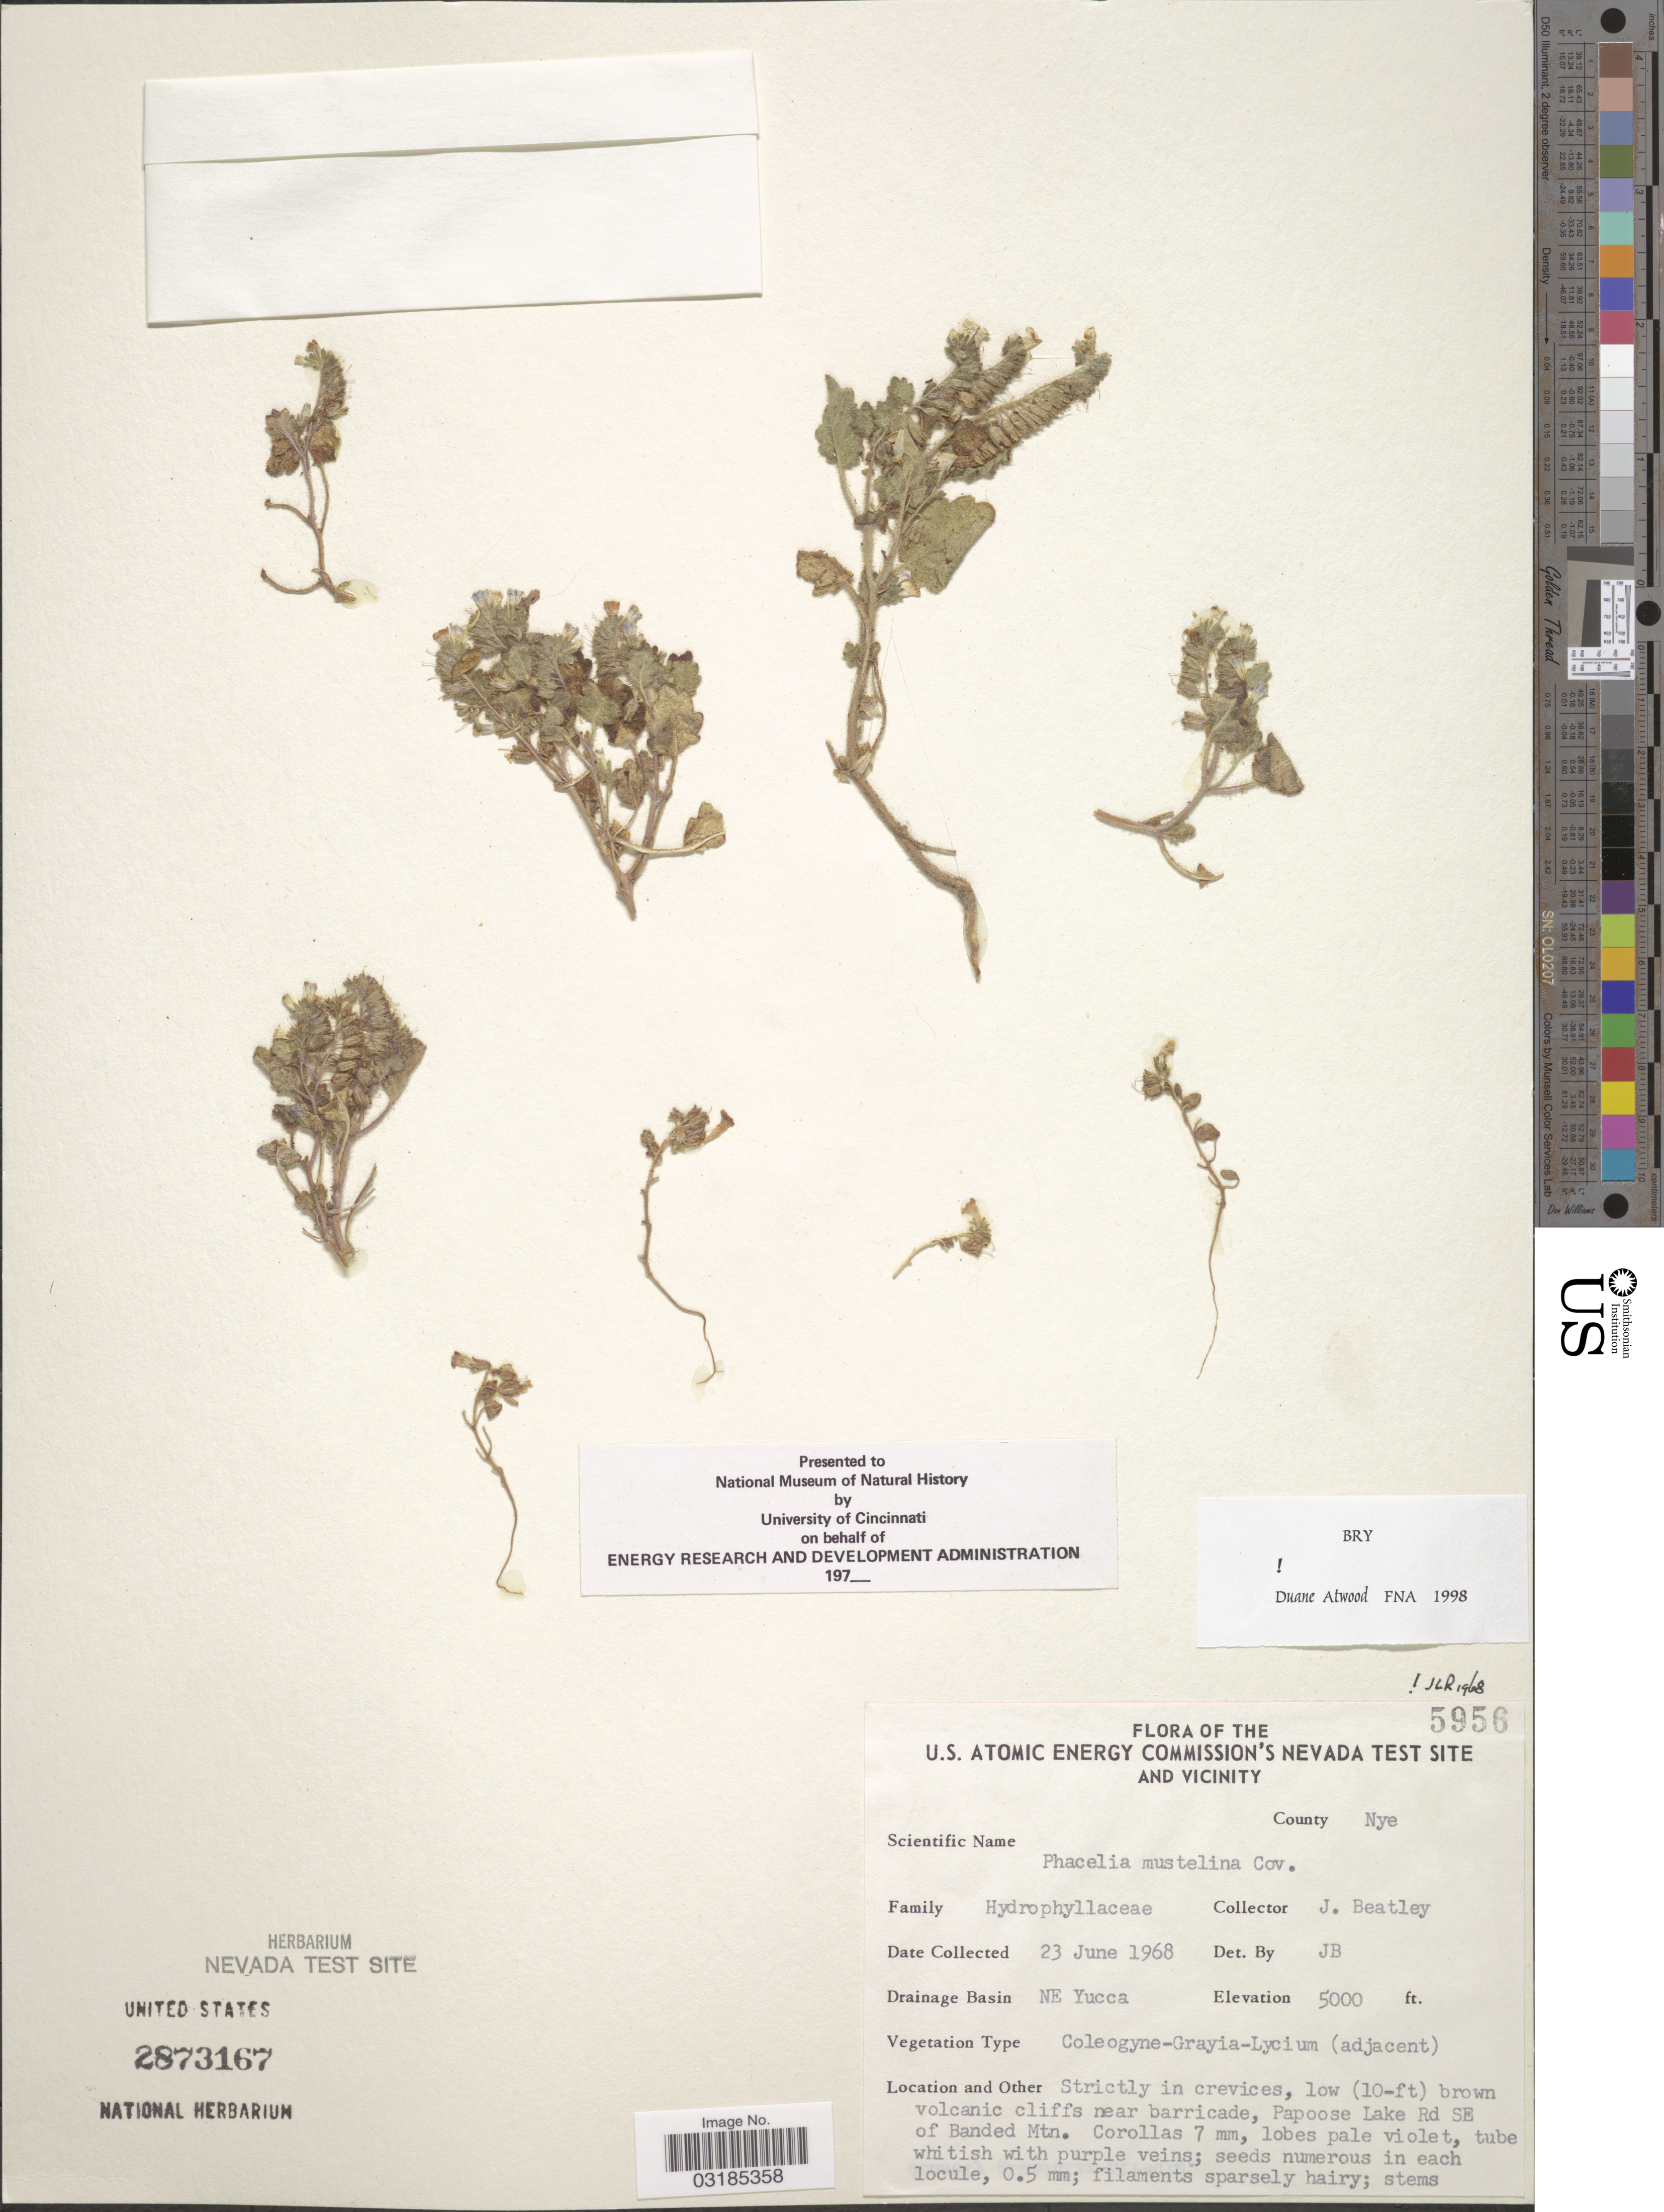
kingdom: Plantae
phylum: Tracheophyta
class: Magnoliopsida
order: Boraginales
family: Hydrophyllaceae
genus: Phacelia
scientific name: Phacelia mustelina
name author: Coville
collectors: J. C. Beatley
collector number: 5956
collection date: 1968-06-23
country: United States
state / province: Nevada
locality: U.S. Atomic Energy Commission's Nevada Test Site and Vicinity. County Nye. Drainage Basin NE Yucca. Near barricade, Papoose Lake Rd SE of Banded Mtn.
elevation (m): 1524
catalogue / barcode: US 2873167